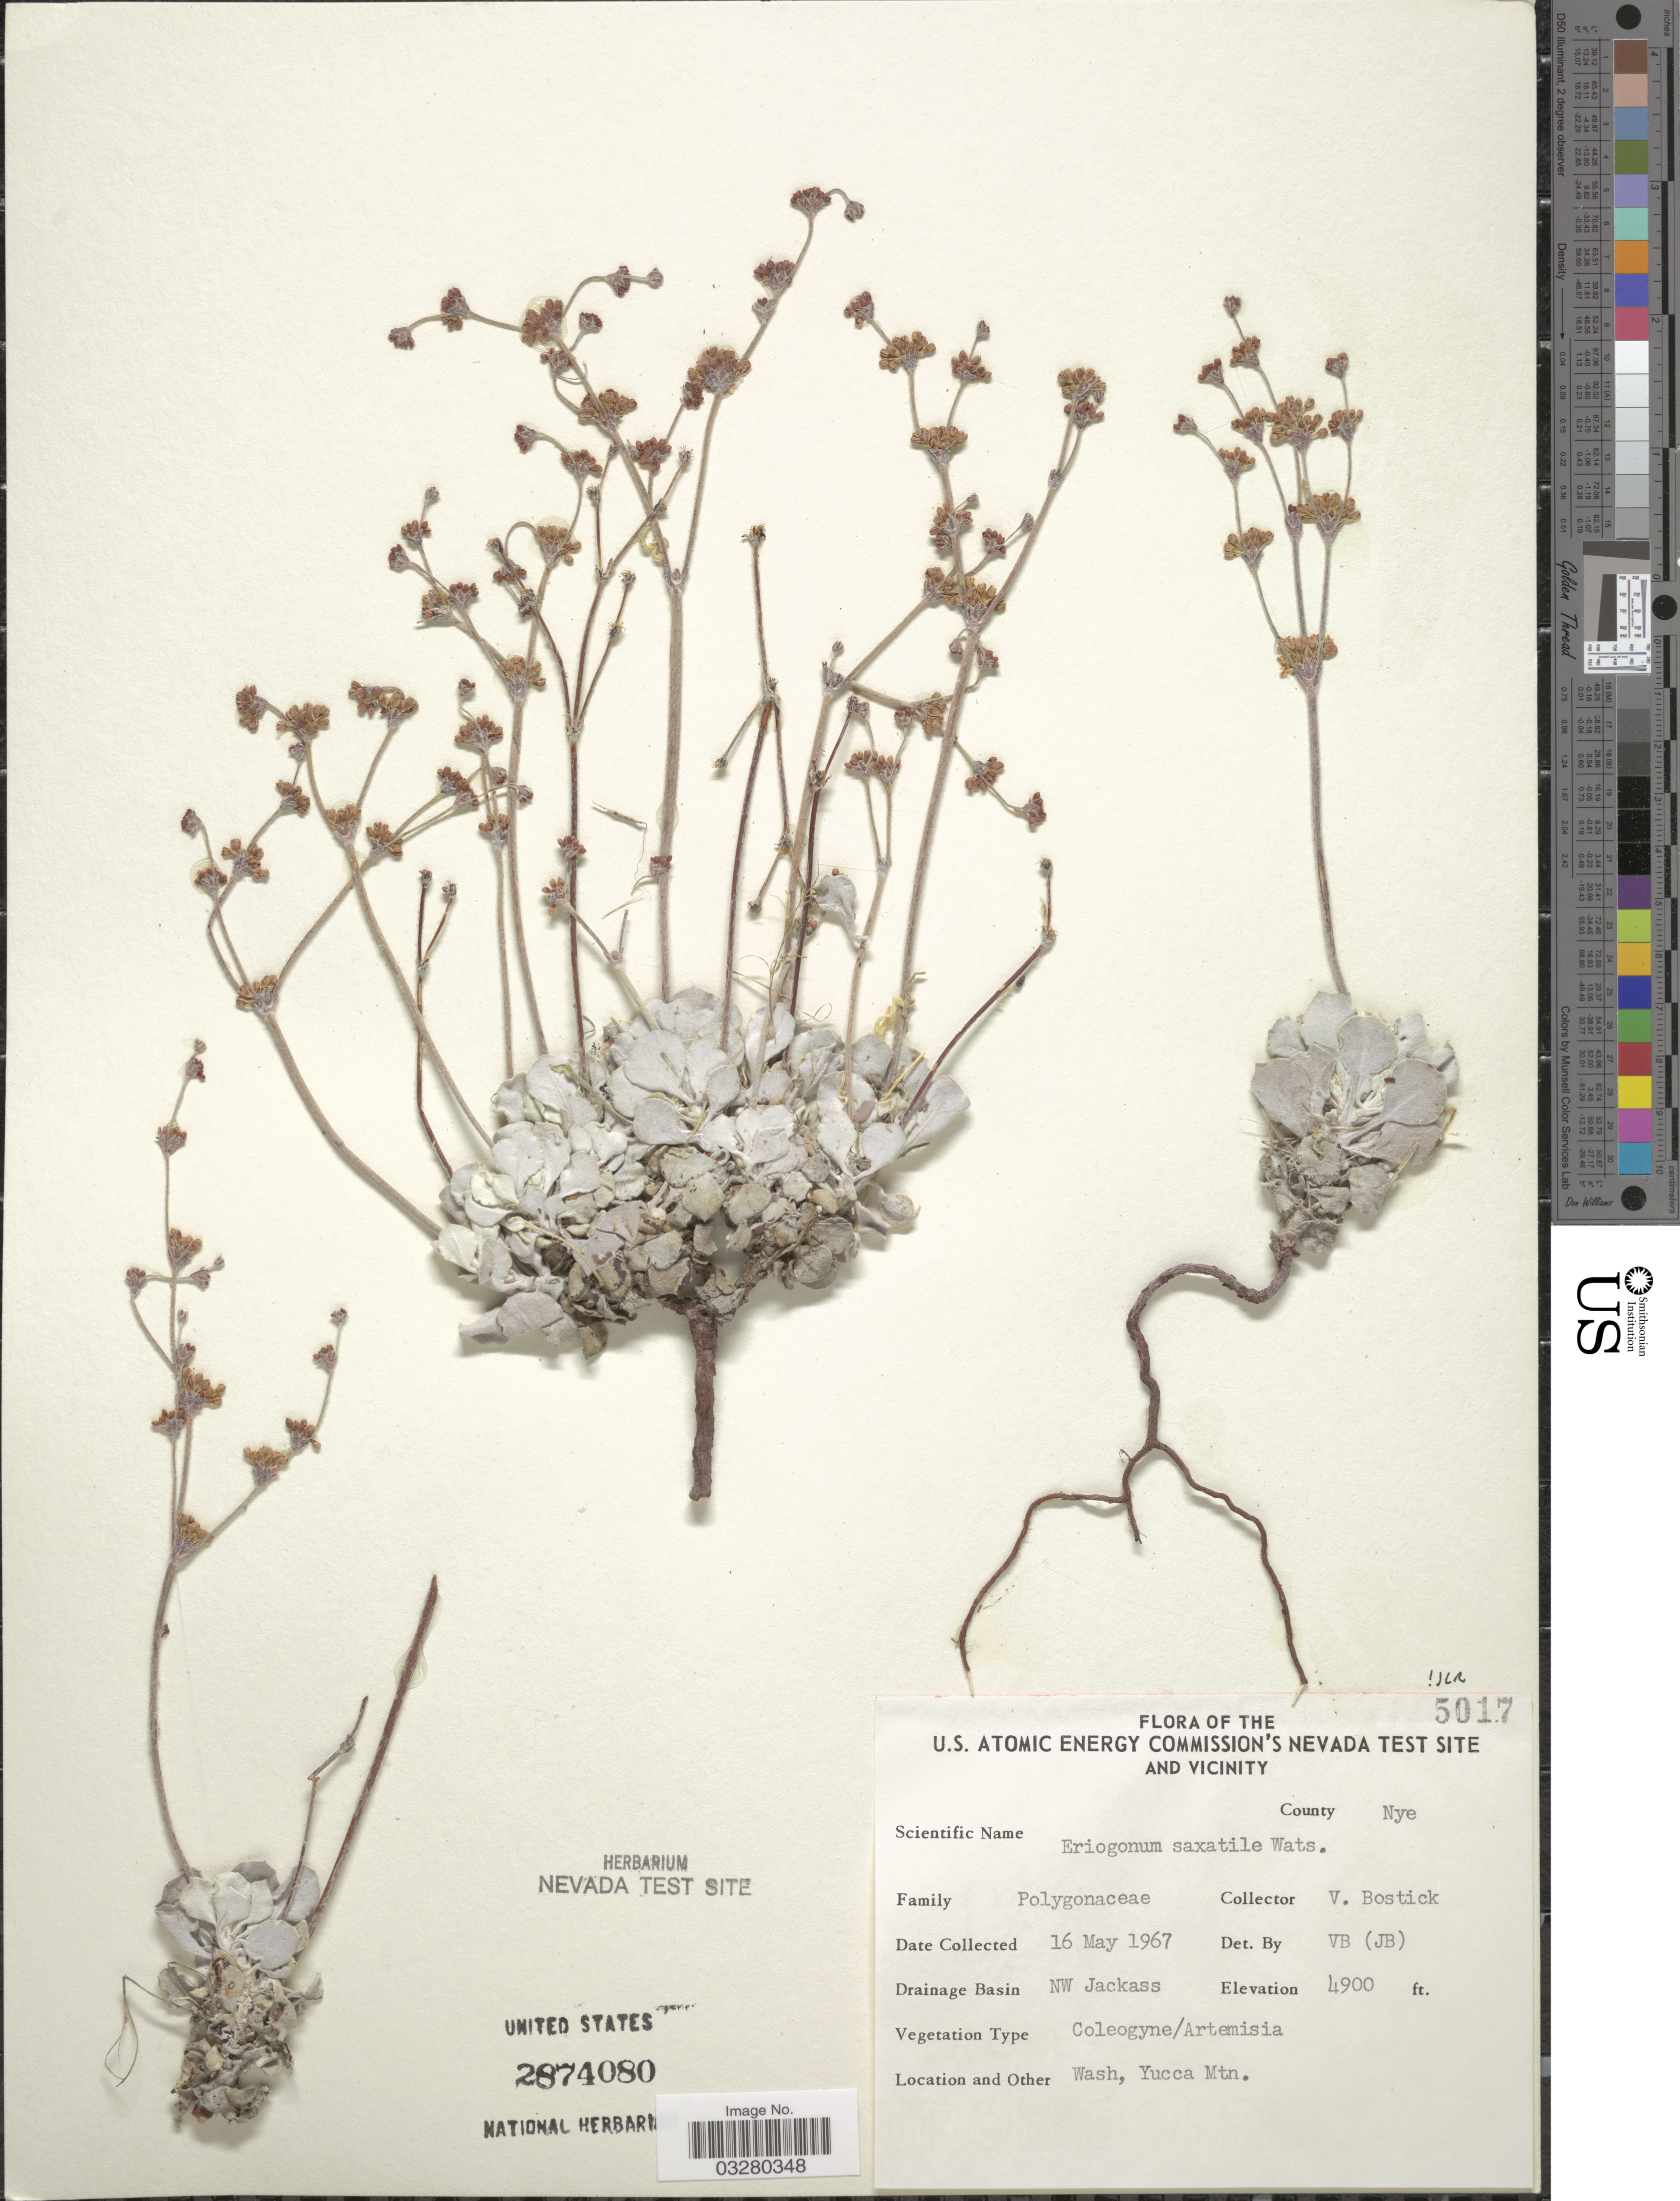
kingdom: Plantae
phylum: Tracheophyta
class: Magnoliopsida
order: Caryophyllales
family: Polygonaceae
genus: Eriogonum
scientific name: Eriogonum saxatile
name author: S. Watson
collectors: V. Bostick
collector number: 5017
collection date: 1967-05-16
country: United States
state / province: Nevada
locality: U.S. Atomic Energy Commission's Nevada Test Site and Vicinity. County Nye. Drainage Basin NW Jackass. Wash, Yucca Mtn.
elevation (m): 1494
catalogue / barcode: US 2874080